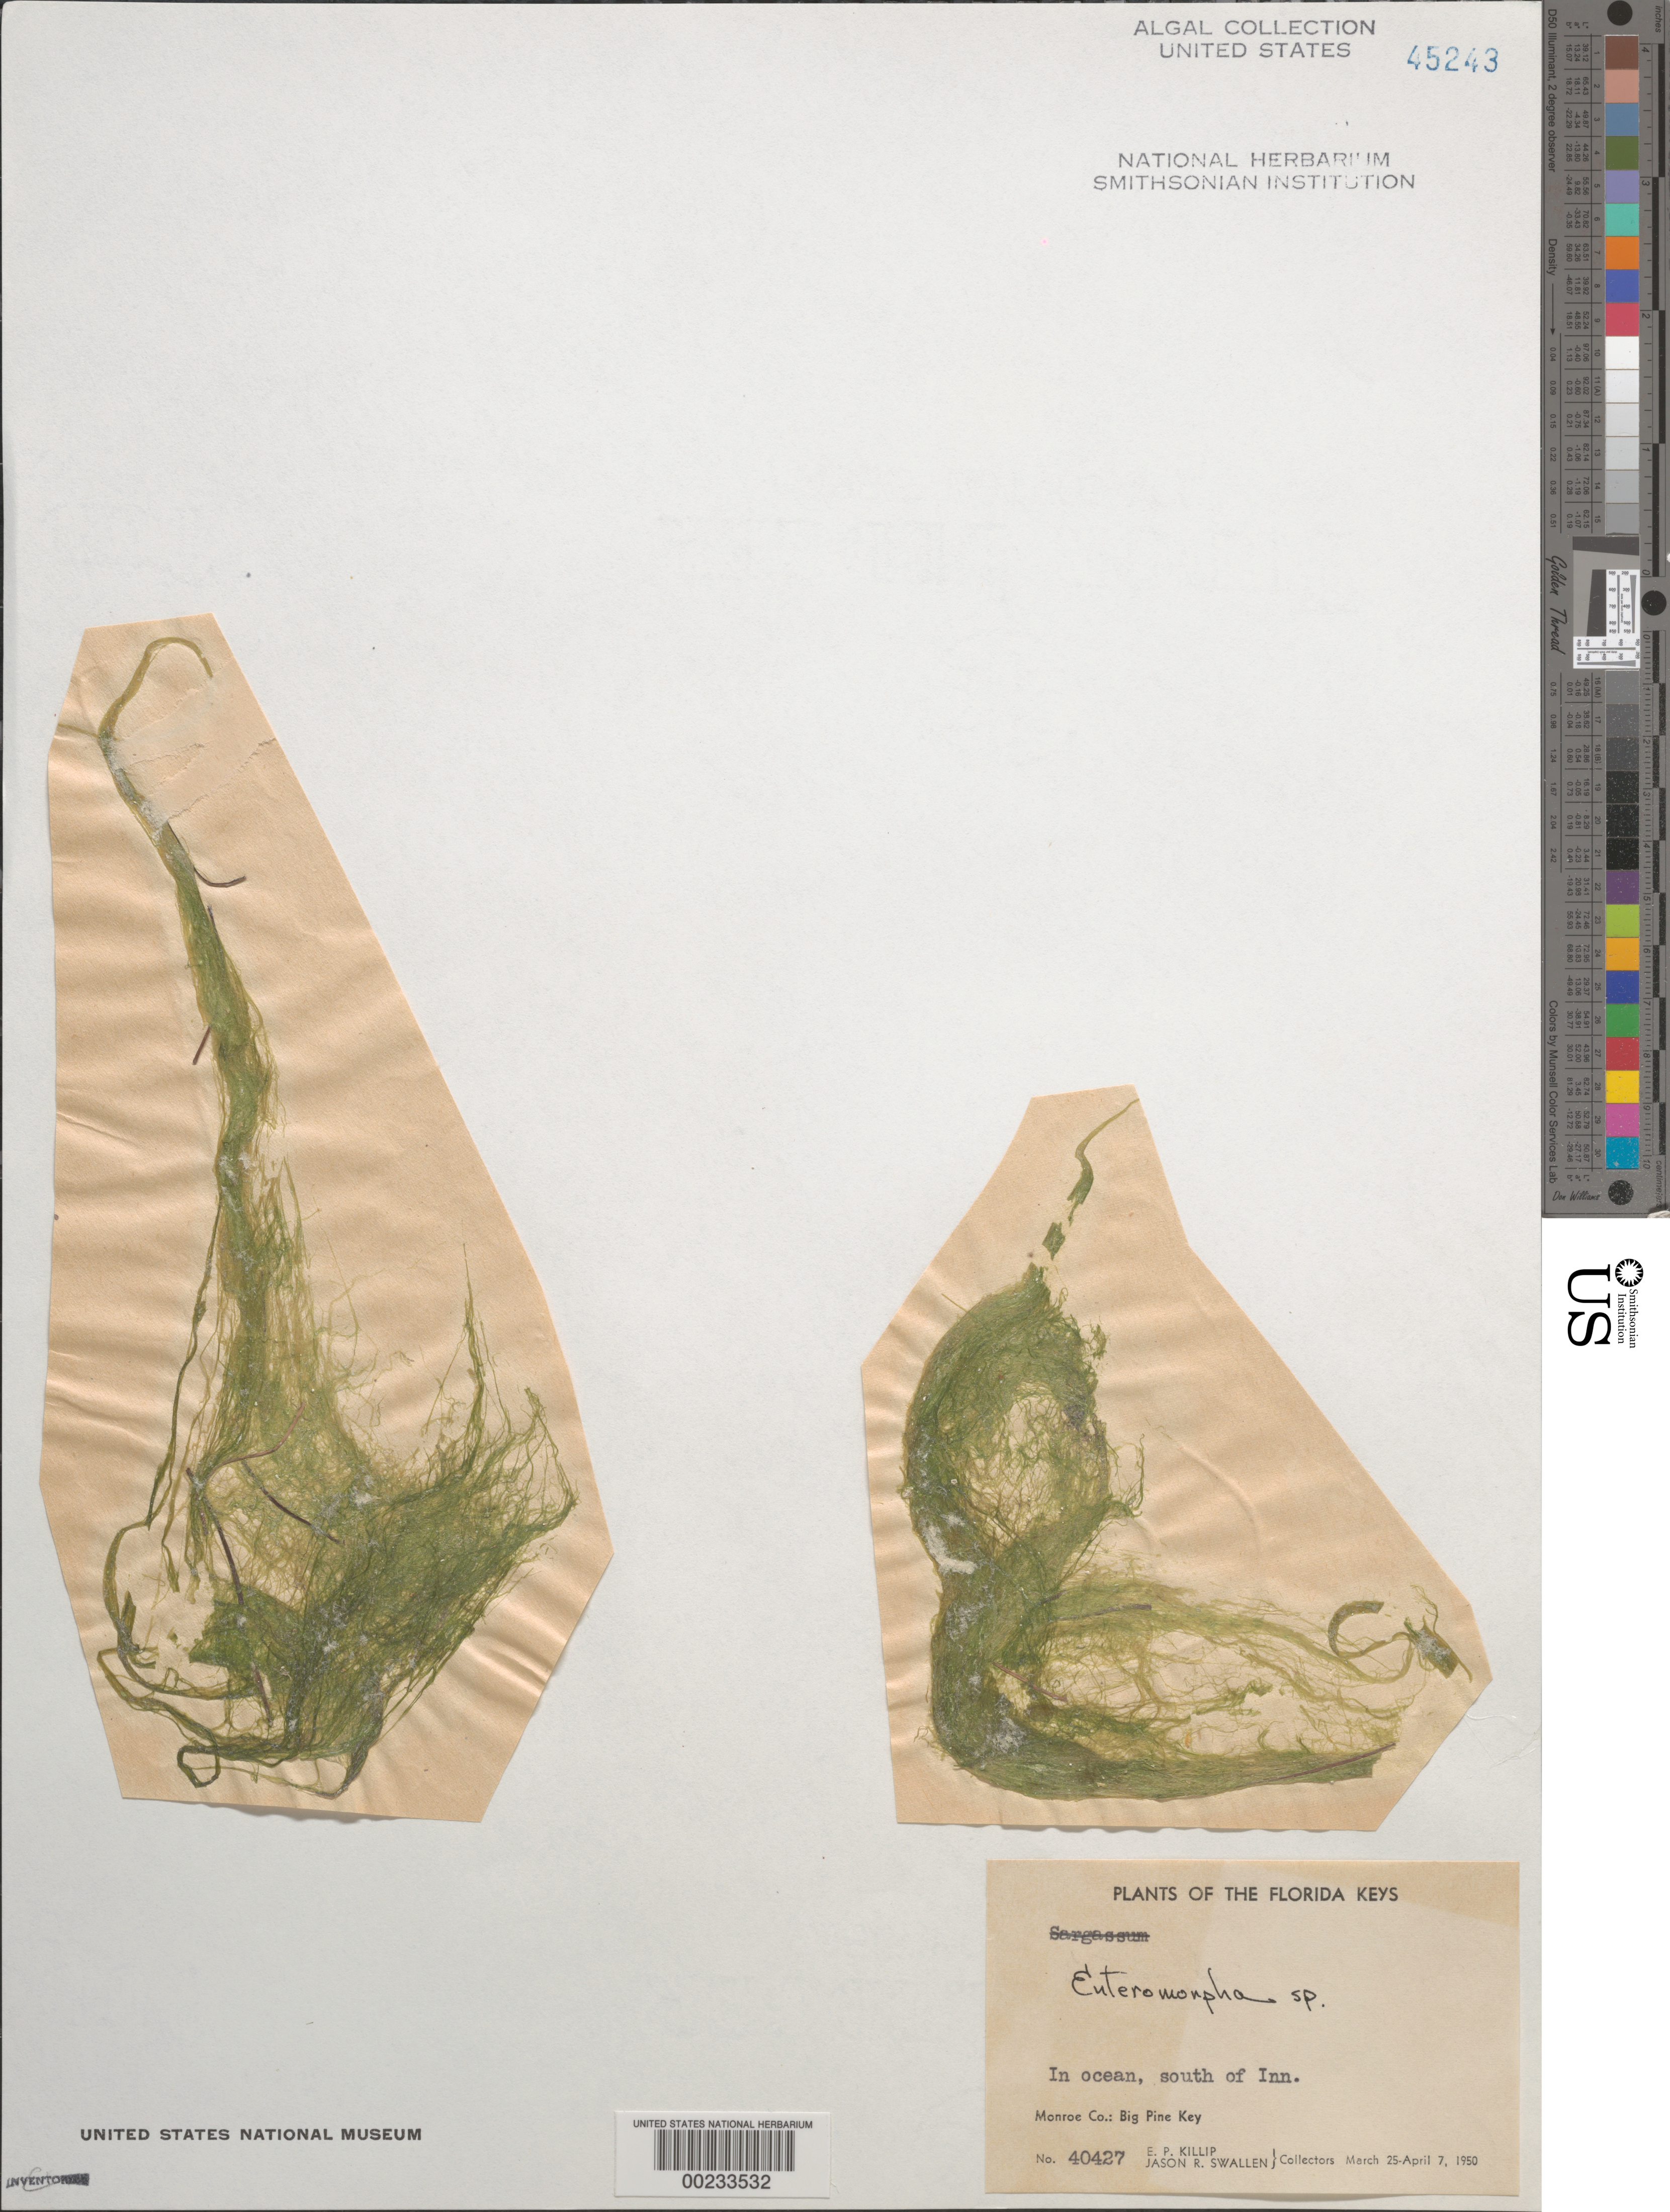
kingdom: Plantae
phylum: Chlorophyta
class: Ulvophyceae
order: Ulvales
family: Ulvaceae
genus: Ulva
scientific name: Ulva sp.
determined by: Algae name updating Project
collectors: E. P. Killip & J. R. Swallen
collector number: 40427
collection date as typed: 25 Mar 1950 TO 07 Apr 1950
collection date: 1950-03-25/1950-04-07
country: United States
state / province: Florida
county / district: Monroe County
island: Big Pine Key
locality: South of Big Pine Inn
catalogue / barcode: US 45243